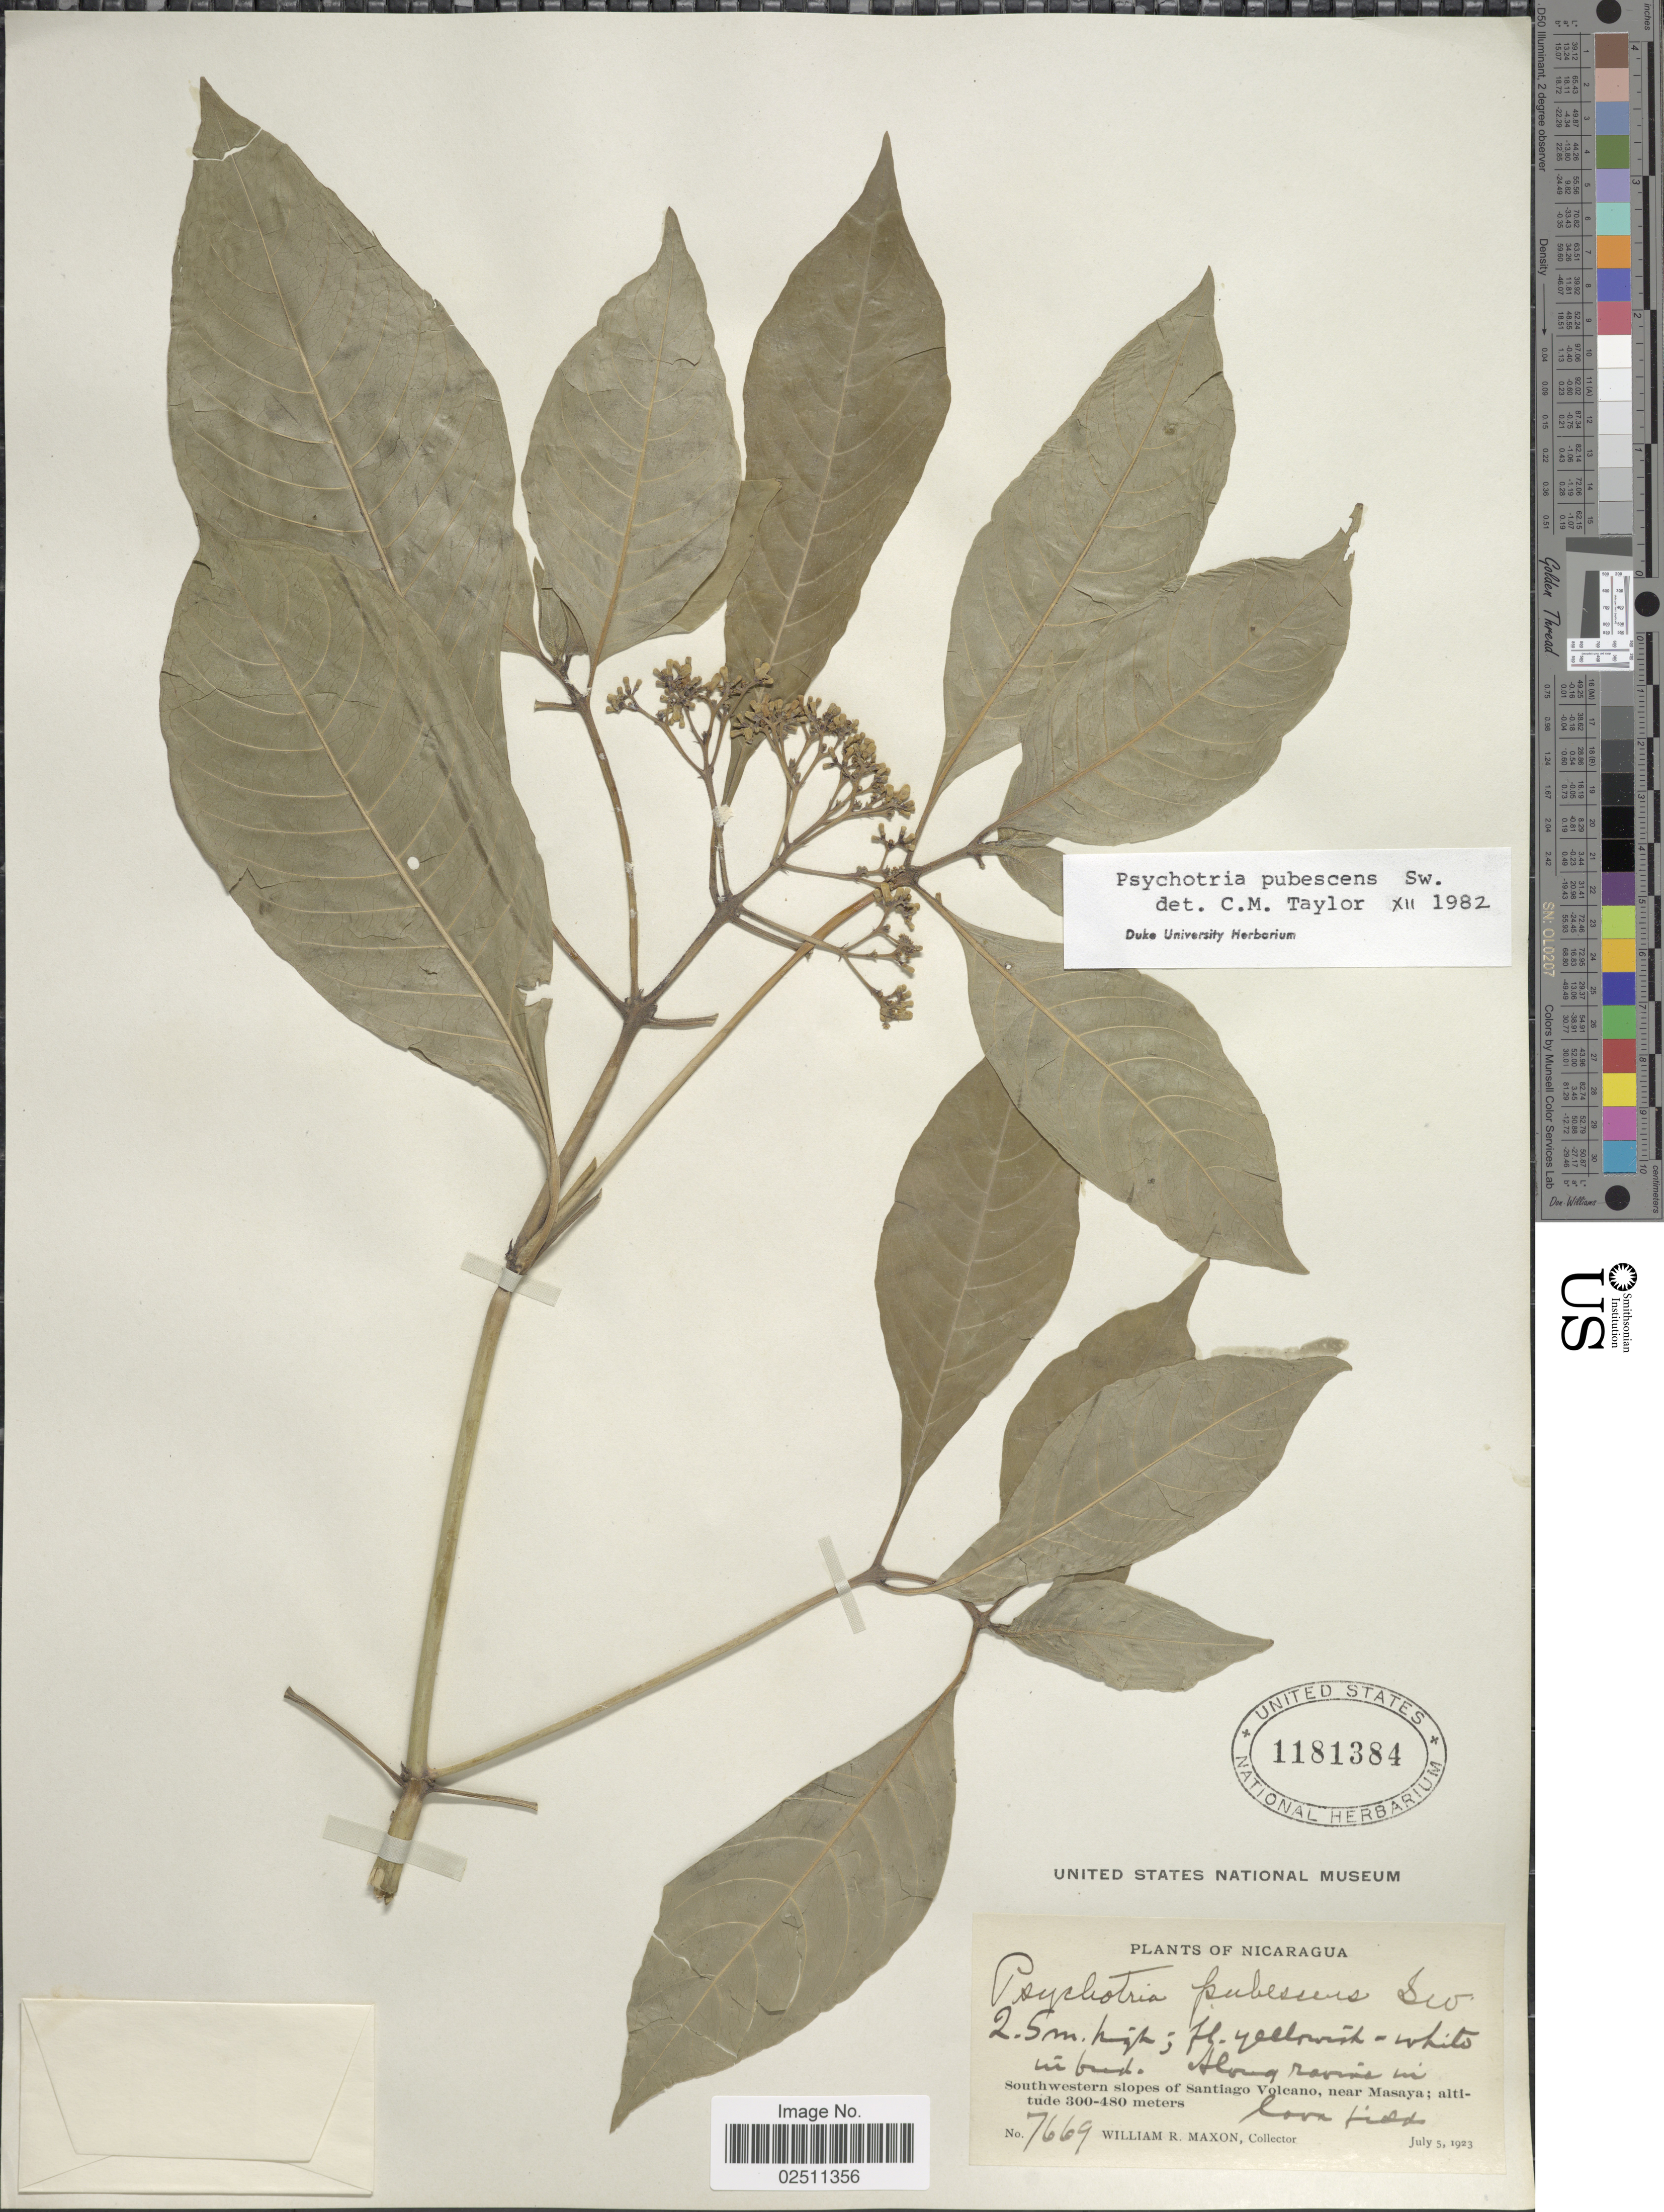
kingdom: Plantae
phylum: Tracheophyta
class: Magnoliopsida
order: Gentianales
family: Rubiaceae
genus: Psychotria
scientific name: Psychotria pubescens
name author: Sw.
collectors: W. R. Maxon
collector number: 7669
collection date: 1923-07-05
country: Nicaragua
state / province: Masaya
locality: Along ravine in Southwestern slopes of Santiago Volcano, near Masaya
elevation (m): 300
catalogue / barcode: US 1181384